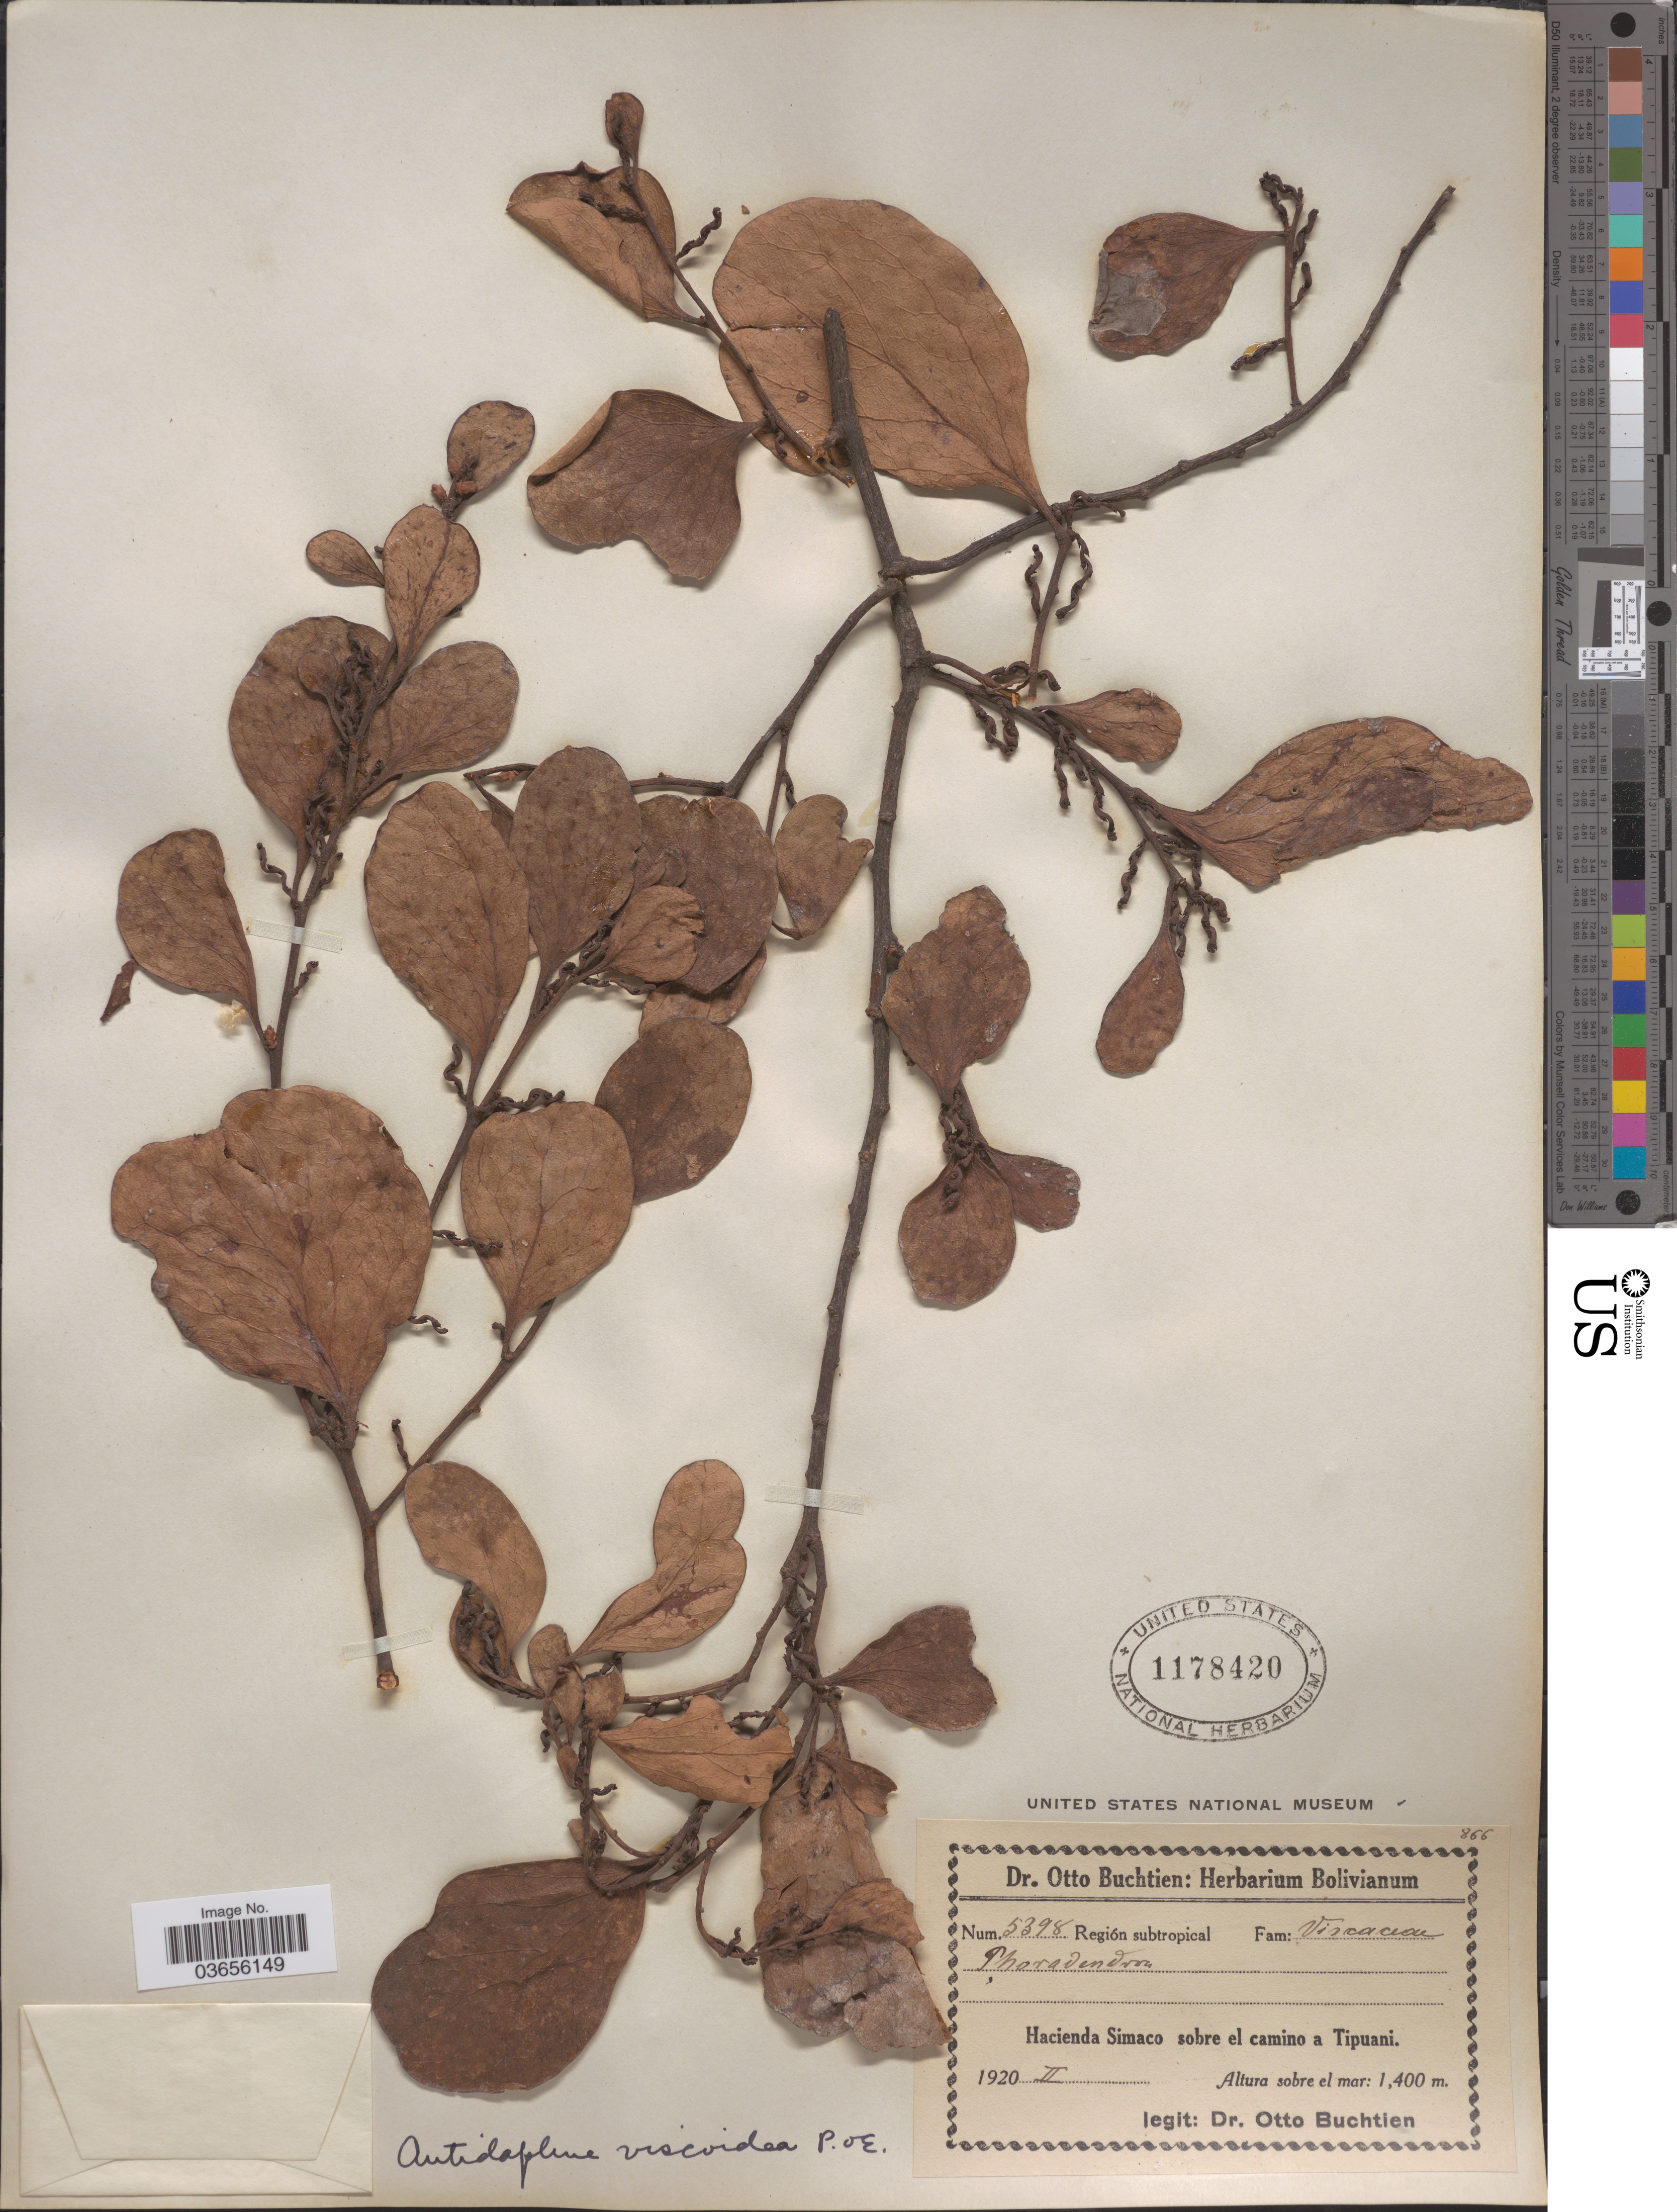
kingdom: Plantae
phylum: Tracheophyta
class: Magnoliopsida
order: Santalales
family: Santalaceae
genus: Antidaphne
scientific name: Antidaphne viscoidea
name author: Poepp. & Endl.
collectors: O. Buchtien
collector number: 5398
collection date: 1920-02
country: Bolivia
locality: Hacienda Simaco sobre el camino a Tipuani.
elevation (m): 1400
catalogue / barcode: US 1178420